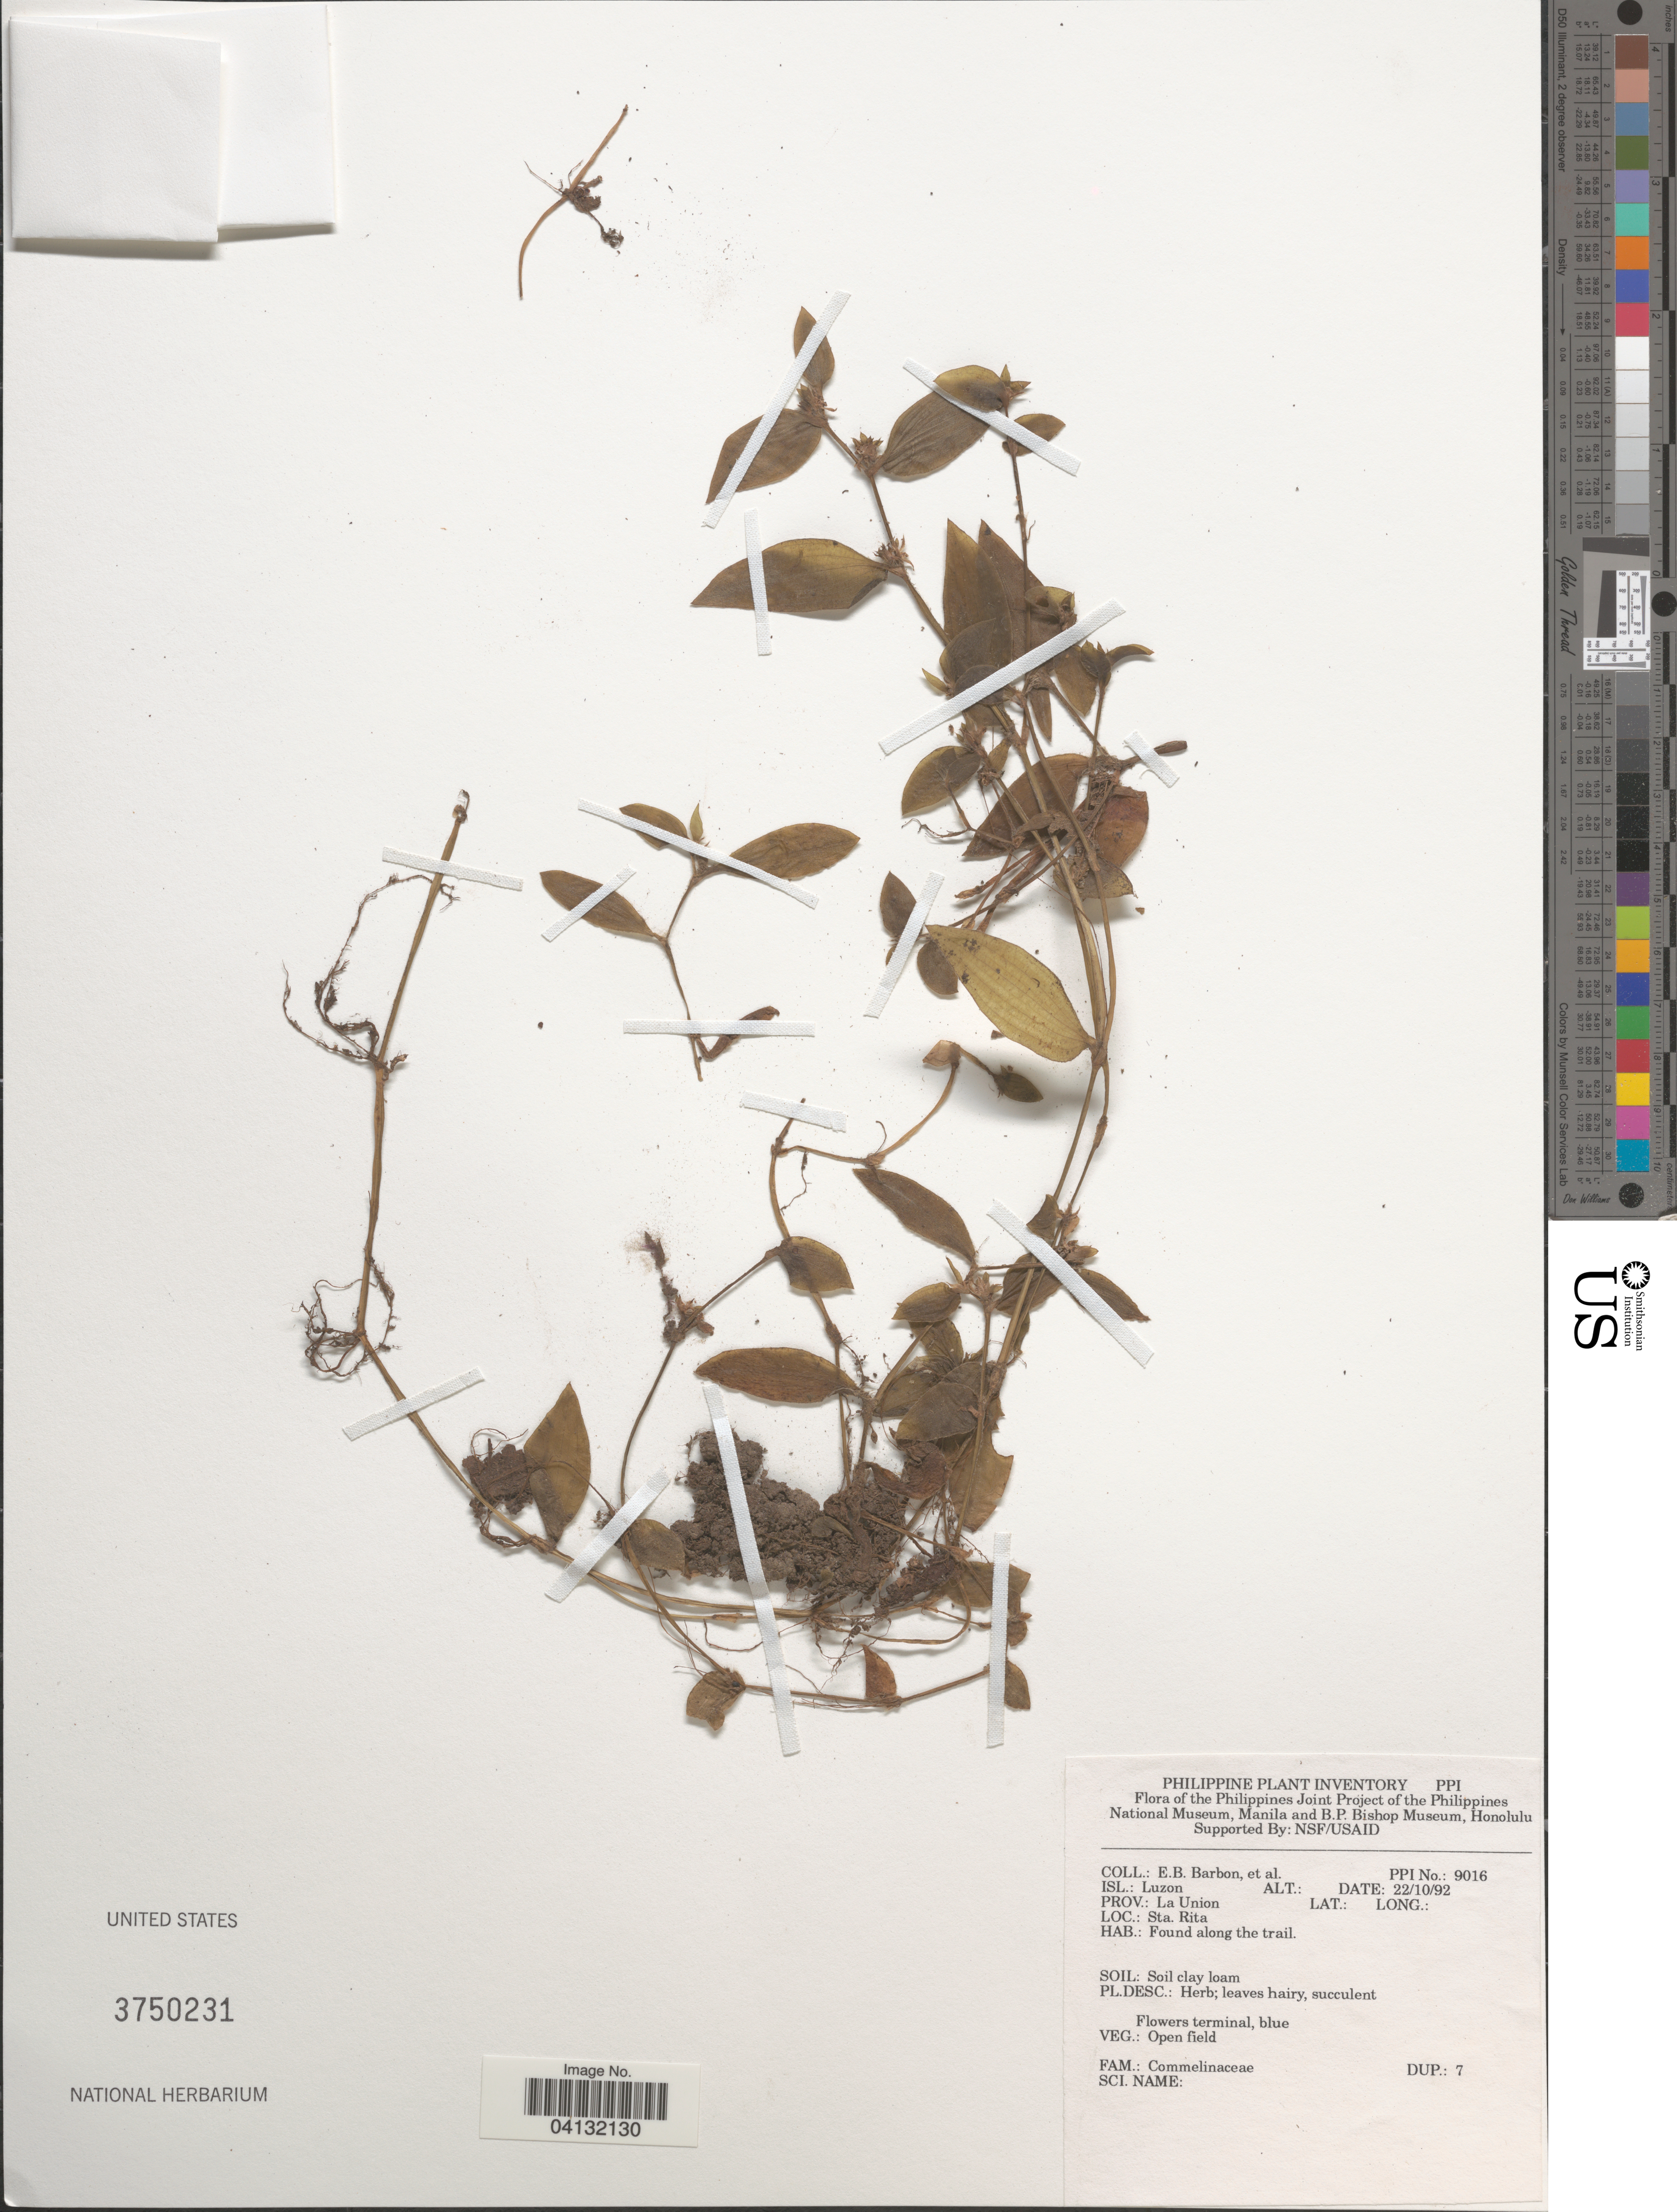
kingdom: Plantae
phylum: Tracheophyta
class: Liliopsida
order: Commelinales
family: Commelinaceae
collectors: E. Barbon & et al.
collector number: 9016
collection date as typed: Transcribed d/m/y: 22/10/92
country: Philippines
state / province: Ilocos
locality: Isl.: Luzon. Prov.: La Union. Sta. Rita.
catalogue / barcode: US 3750231